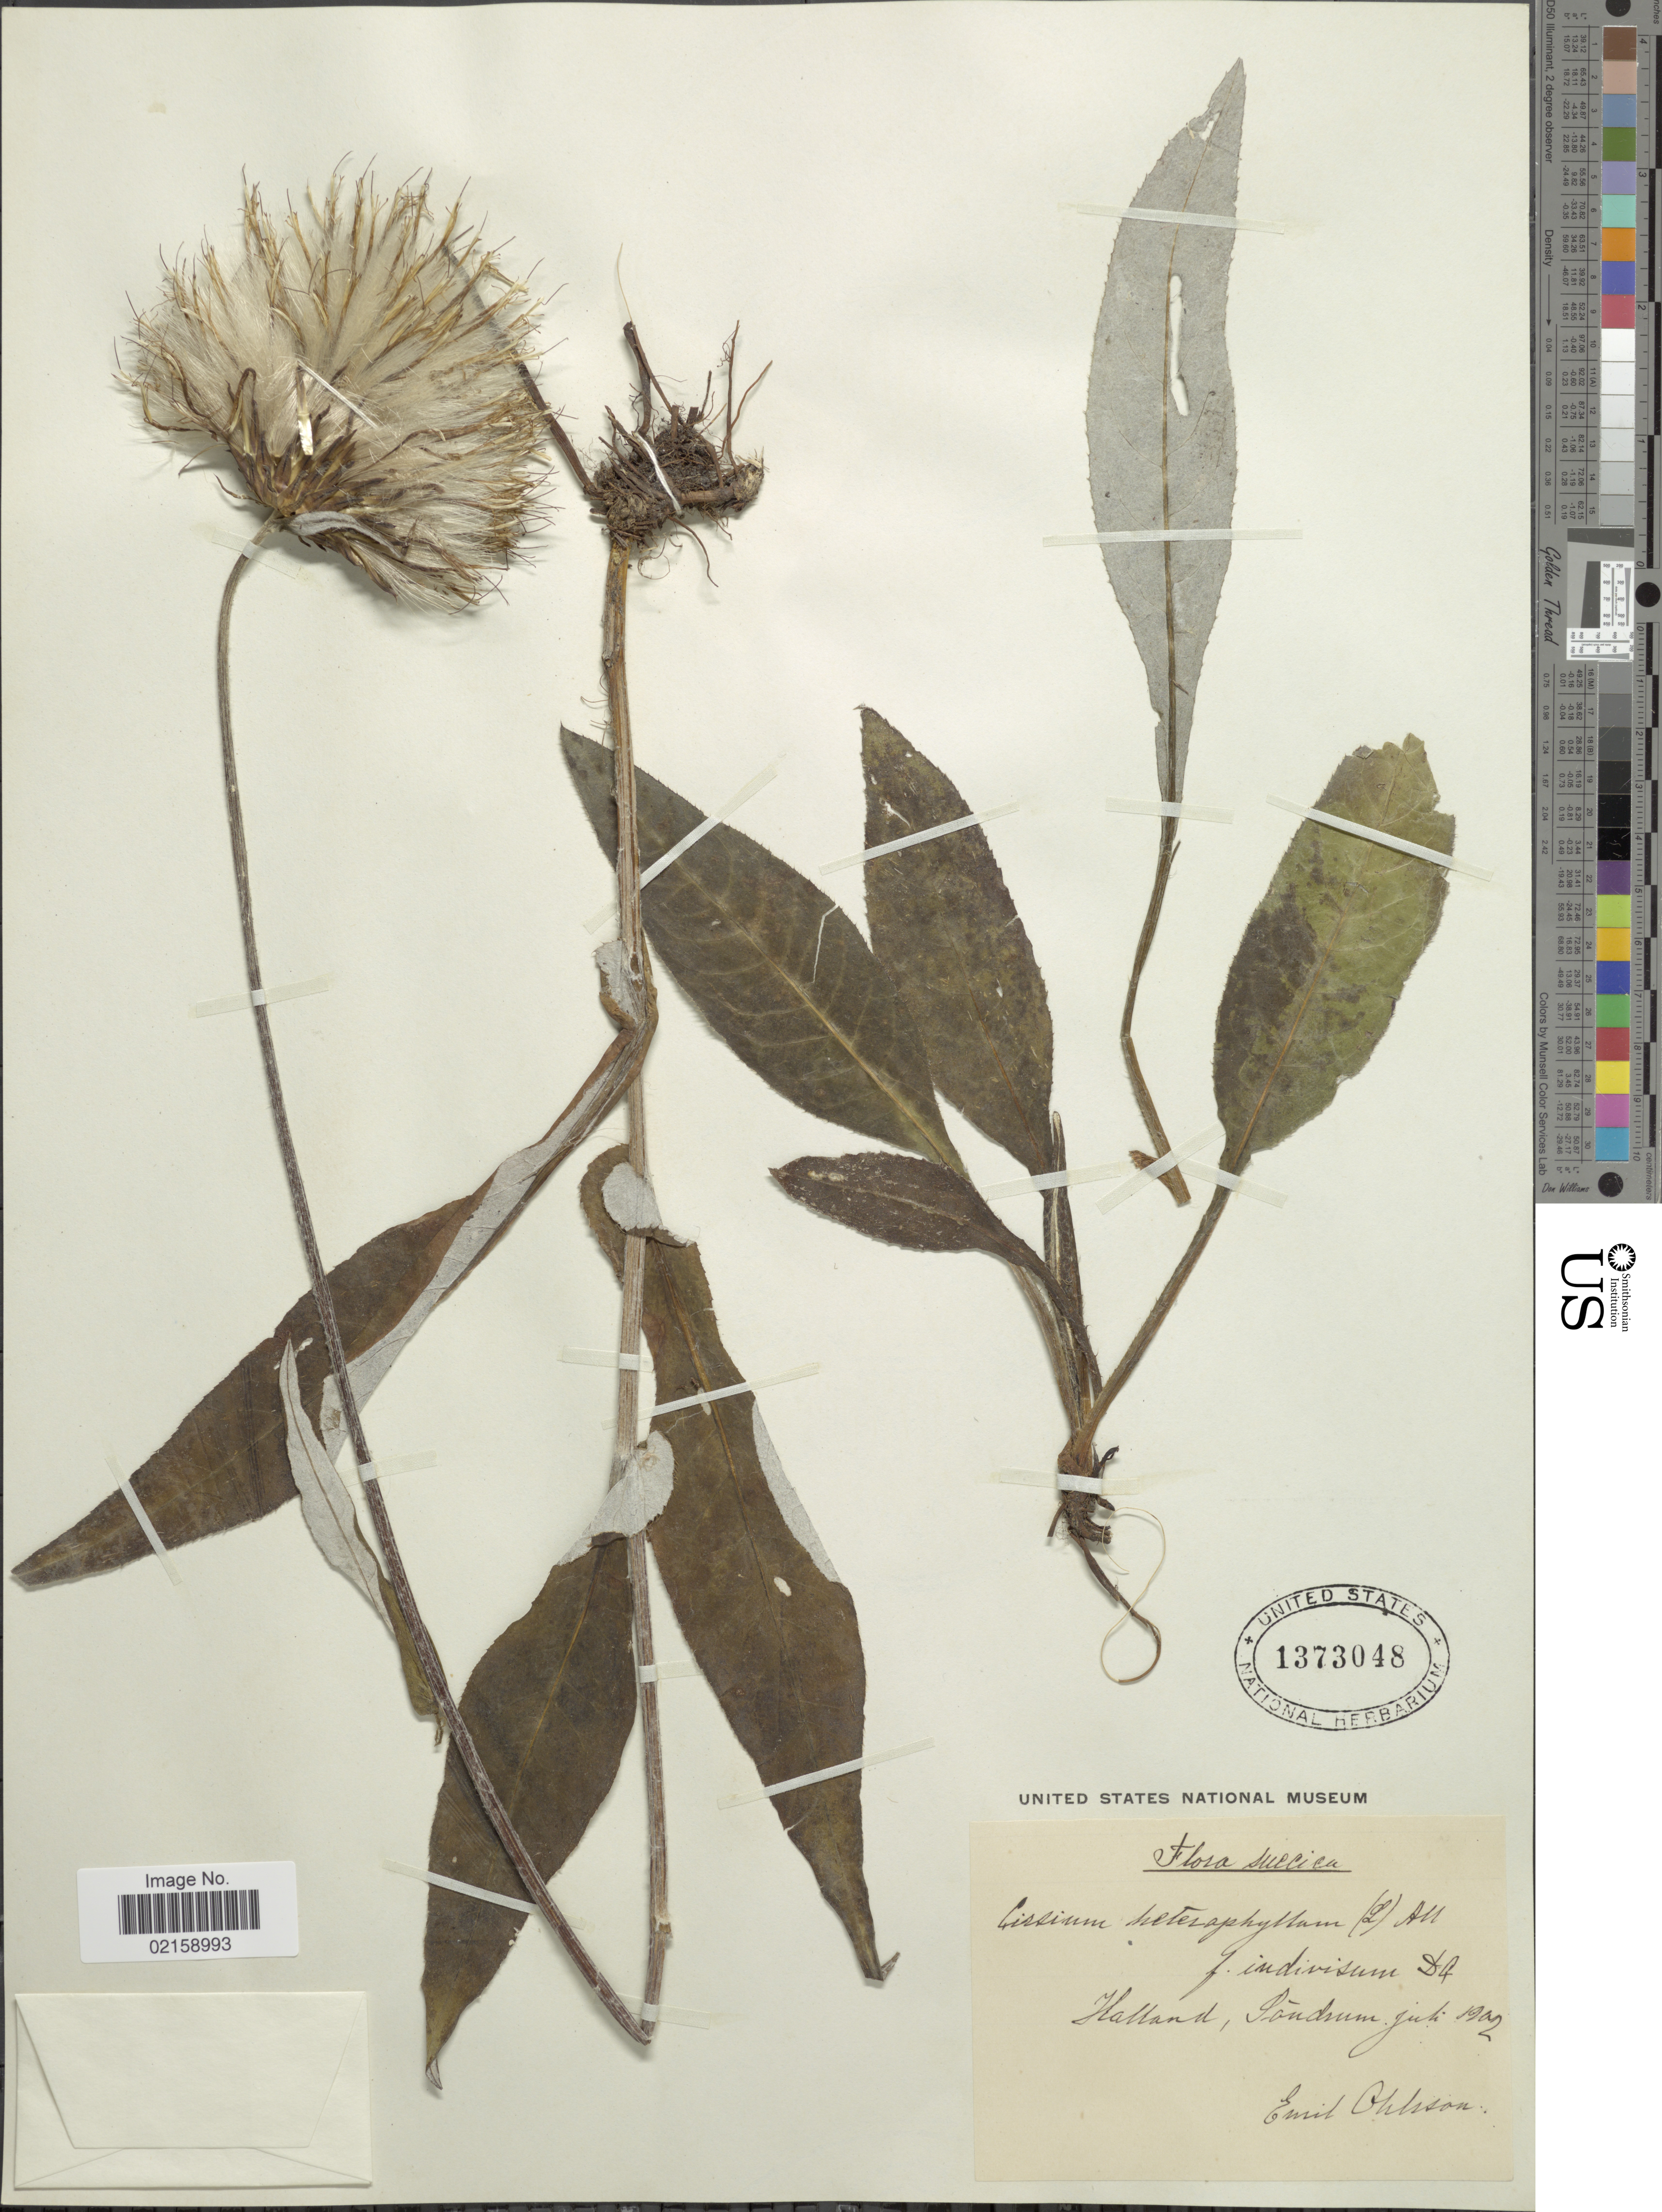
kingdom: Plantae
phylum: Tracheophyta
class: Magnoliopsida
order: Asterales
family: Asteraceae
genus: Cirsium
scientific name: Cirsium heterophyllum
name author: (L.) Hill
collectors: E. Ohlsson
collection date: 1902-07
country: Sweden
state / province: Halland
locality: Suecica, Halland, Söndrum.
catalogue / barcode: US 1373048